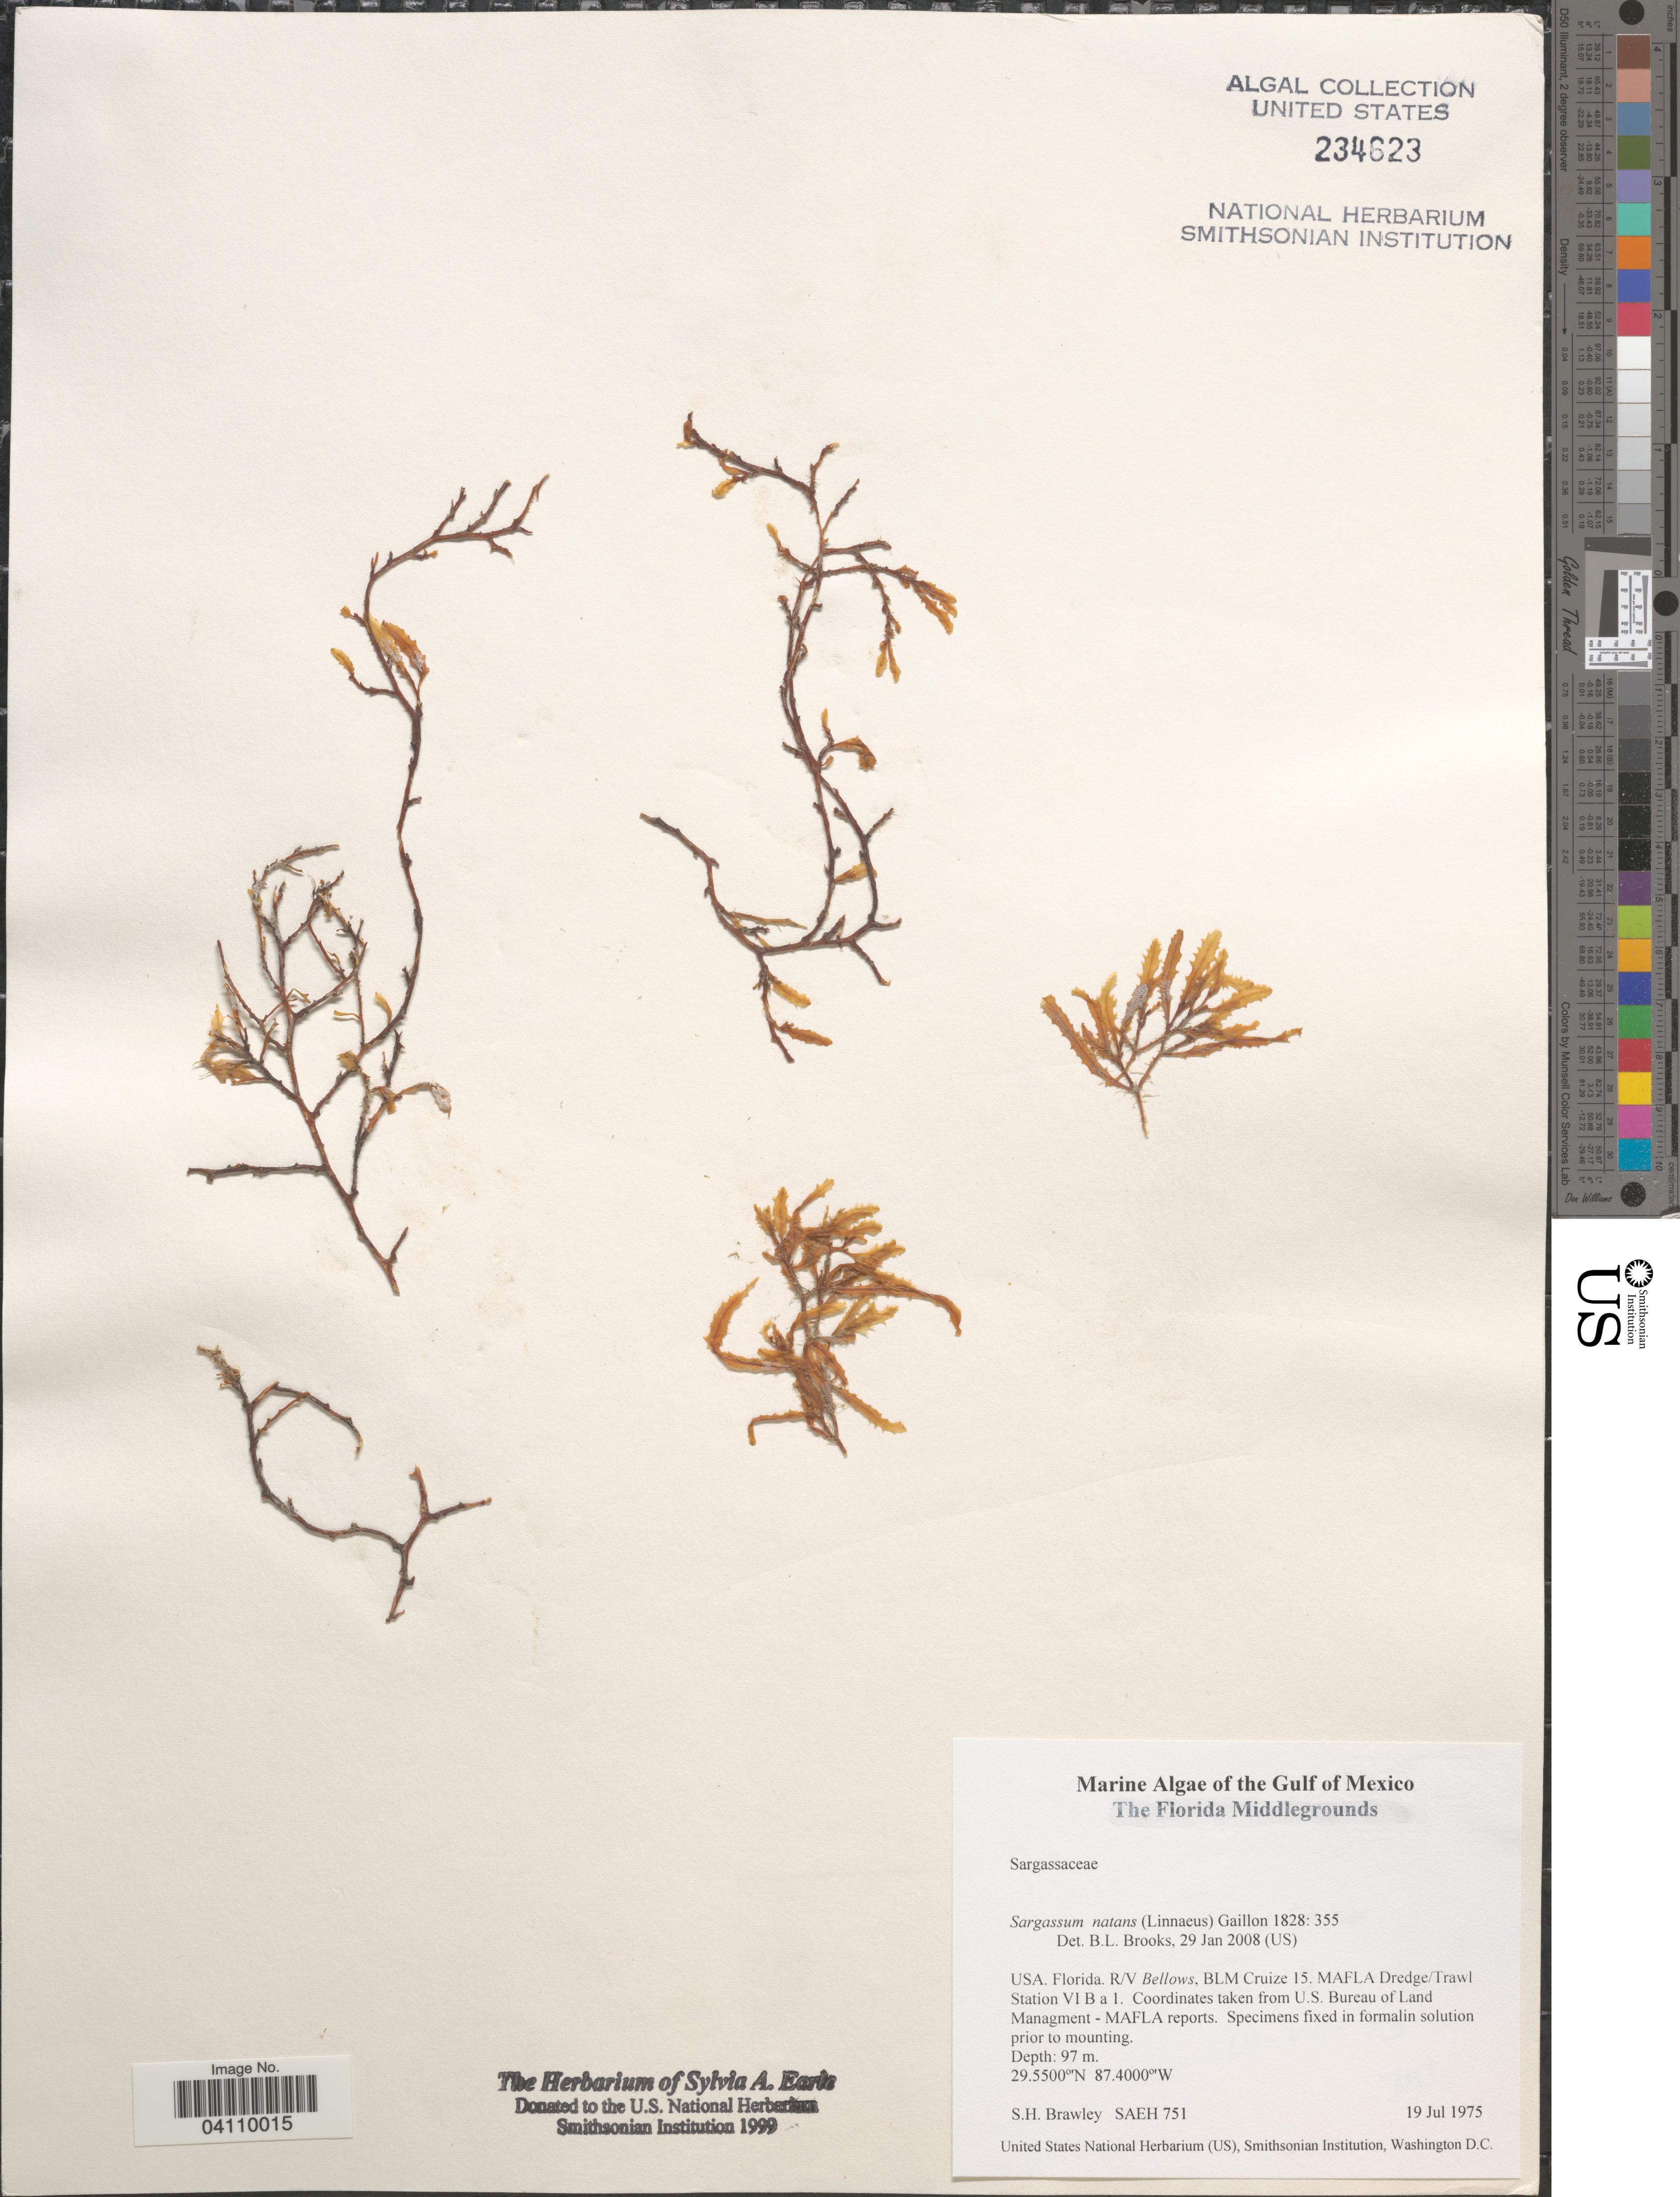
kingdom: Chromista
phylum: Ochrophyta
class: Phaeophyceae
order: Fucales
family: Sargassaceae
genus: Sargassum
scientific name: Sargassum natans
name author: (L.) Gaillon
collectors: S. Brawley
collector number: SAEH 751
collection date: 1975-07-19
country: United States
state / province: Florida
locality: The Gulf of Mexico. The Florida Middlegrounds. R/V Bellows, BLM Cruize 15. MAFLA Dredge/Trawl Station VI B a 1. Coordinates taken from U.S. Bureau of Land Managment - MAFLA reports [unsure placement].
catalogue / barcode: US 234623